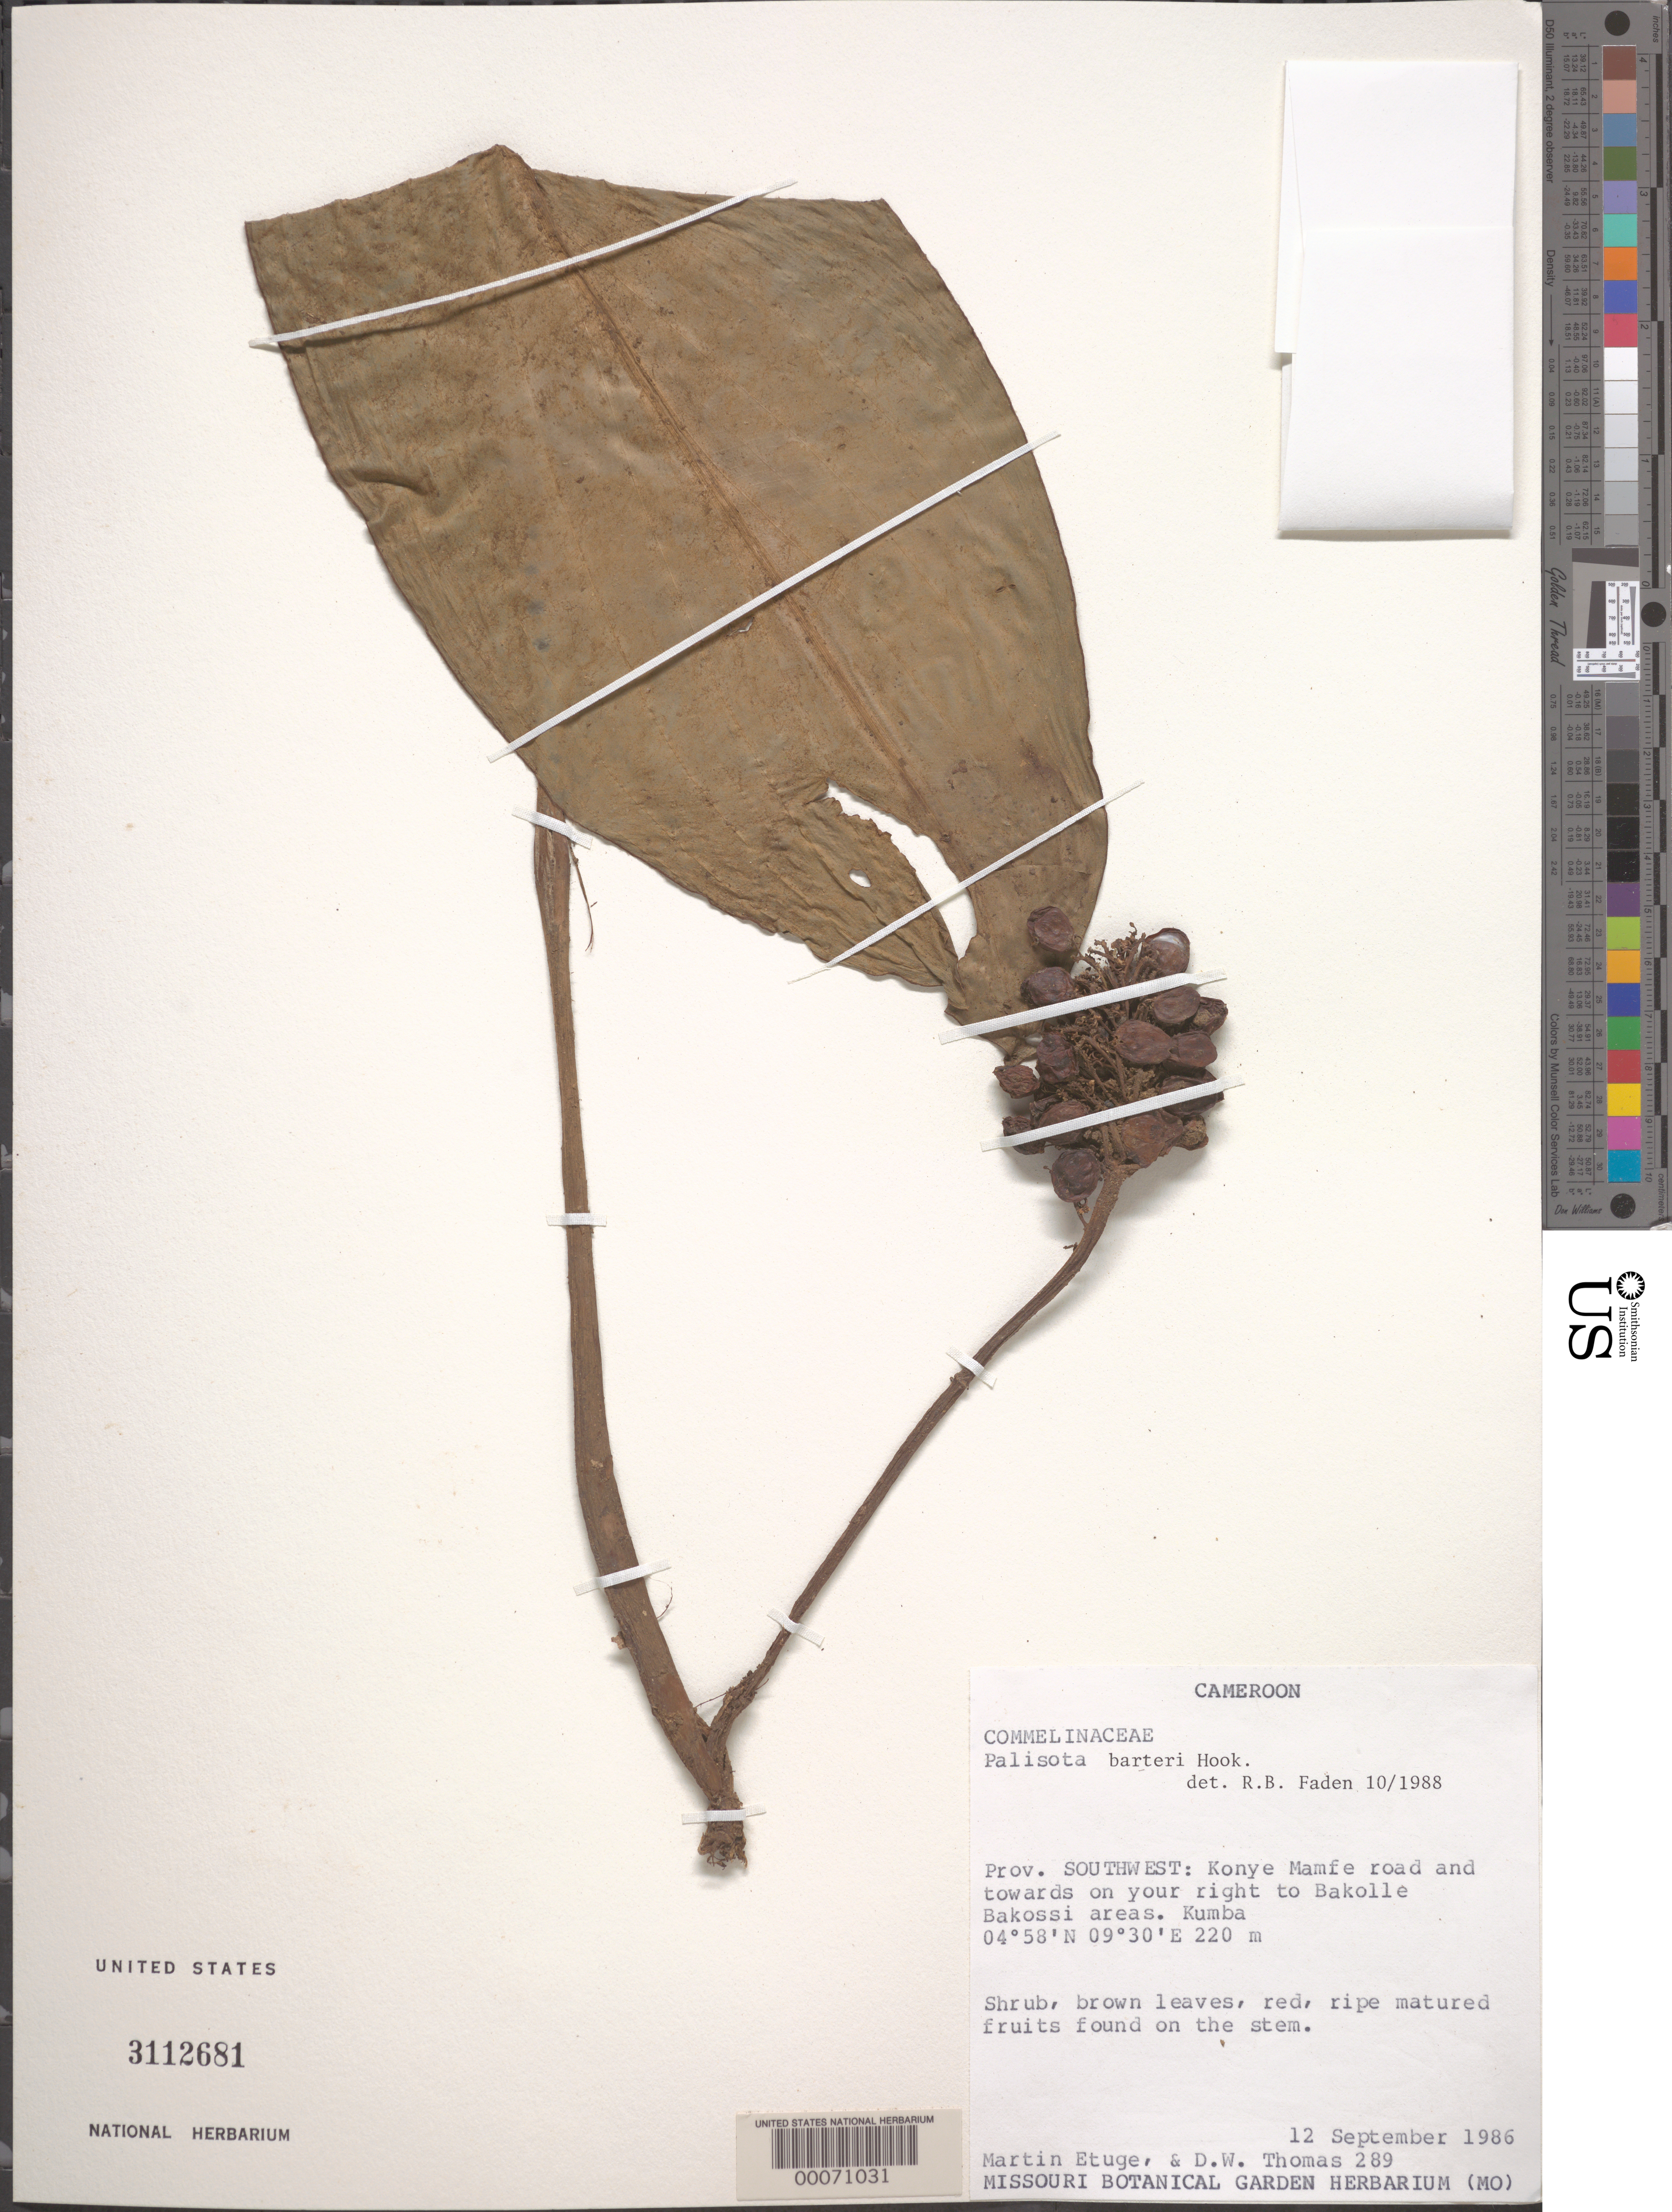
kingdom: Plantae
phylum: Tracheophyta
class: Liliopsida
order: Commelinales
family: Commelinaceae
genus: Palisota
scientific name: Palisota barteri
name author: Hook.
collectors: M. Etuge & D. W. Thomas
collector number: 289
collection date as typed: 12 Sep 1986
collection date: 1986-09-12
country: Cameroon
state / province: Sud-Ouest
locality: Konye mamfe road and towards on your right to bakolle bakossi areas, kumba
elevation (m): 220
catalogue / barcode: US 3112681